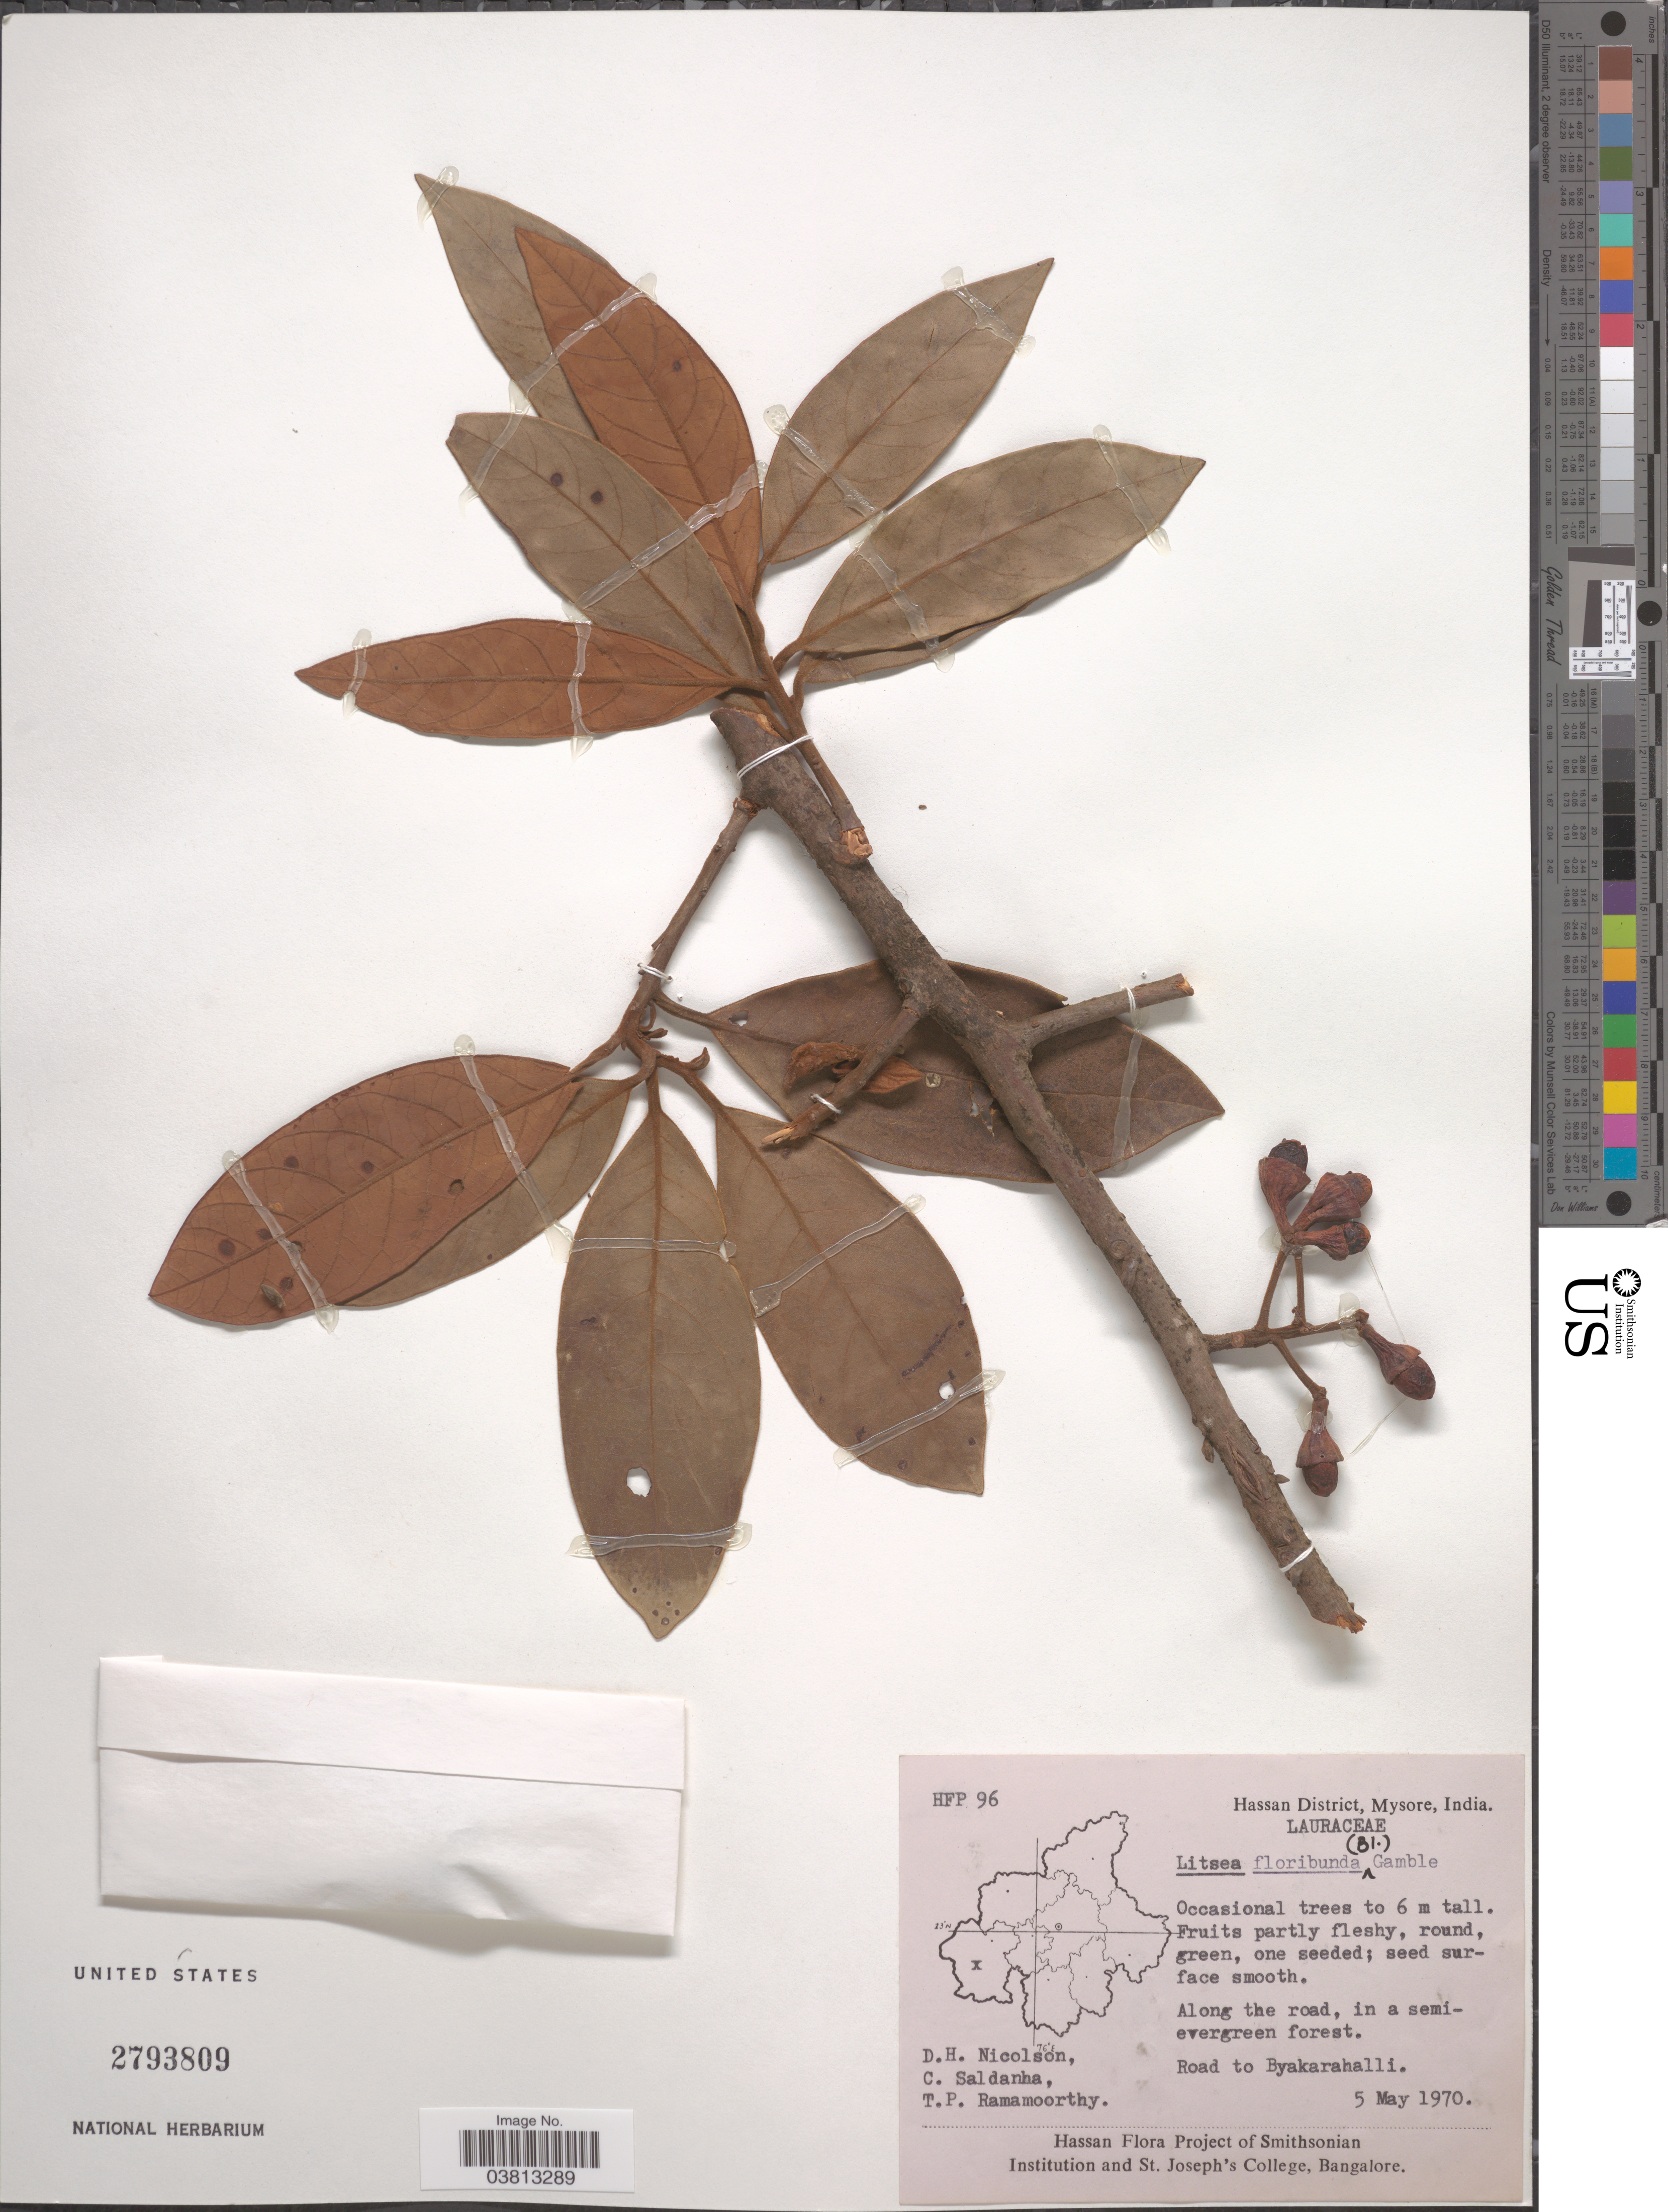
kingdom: Plantae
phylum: Tracheophyta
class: Magnoliopsida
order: Laurales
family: Lauraceae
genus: Litsea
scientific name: Litsea floribunda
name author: Gamble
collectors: D. H. Nicolson, C. Saldanha & T. P. Ramamoorthy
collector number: HFP 96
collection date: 1970-05-05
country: India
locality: Hassan District, Mysore. Road to Byakarahalli.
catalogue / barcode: US 2793809